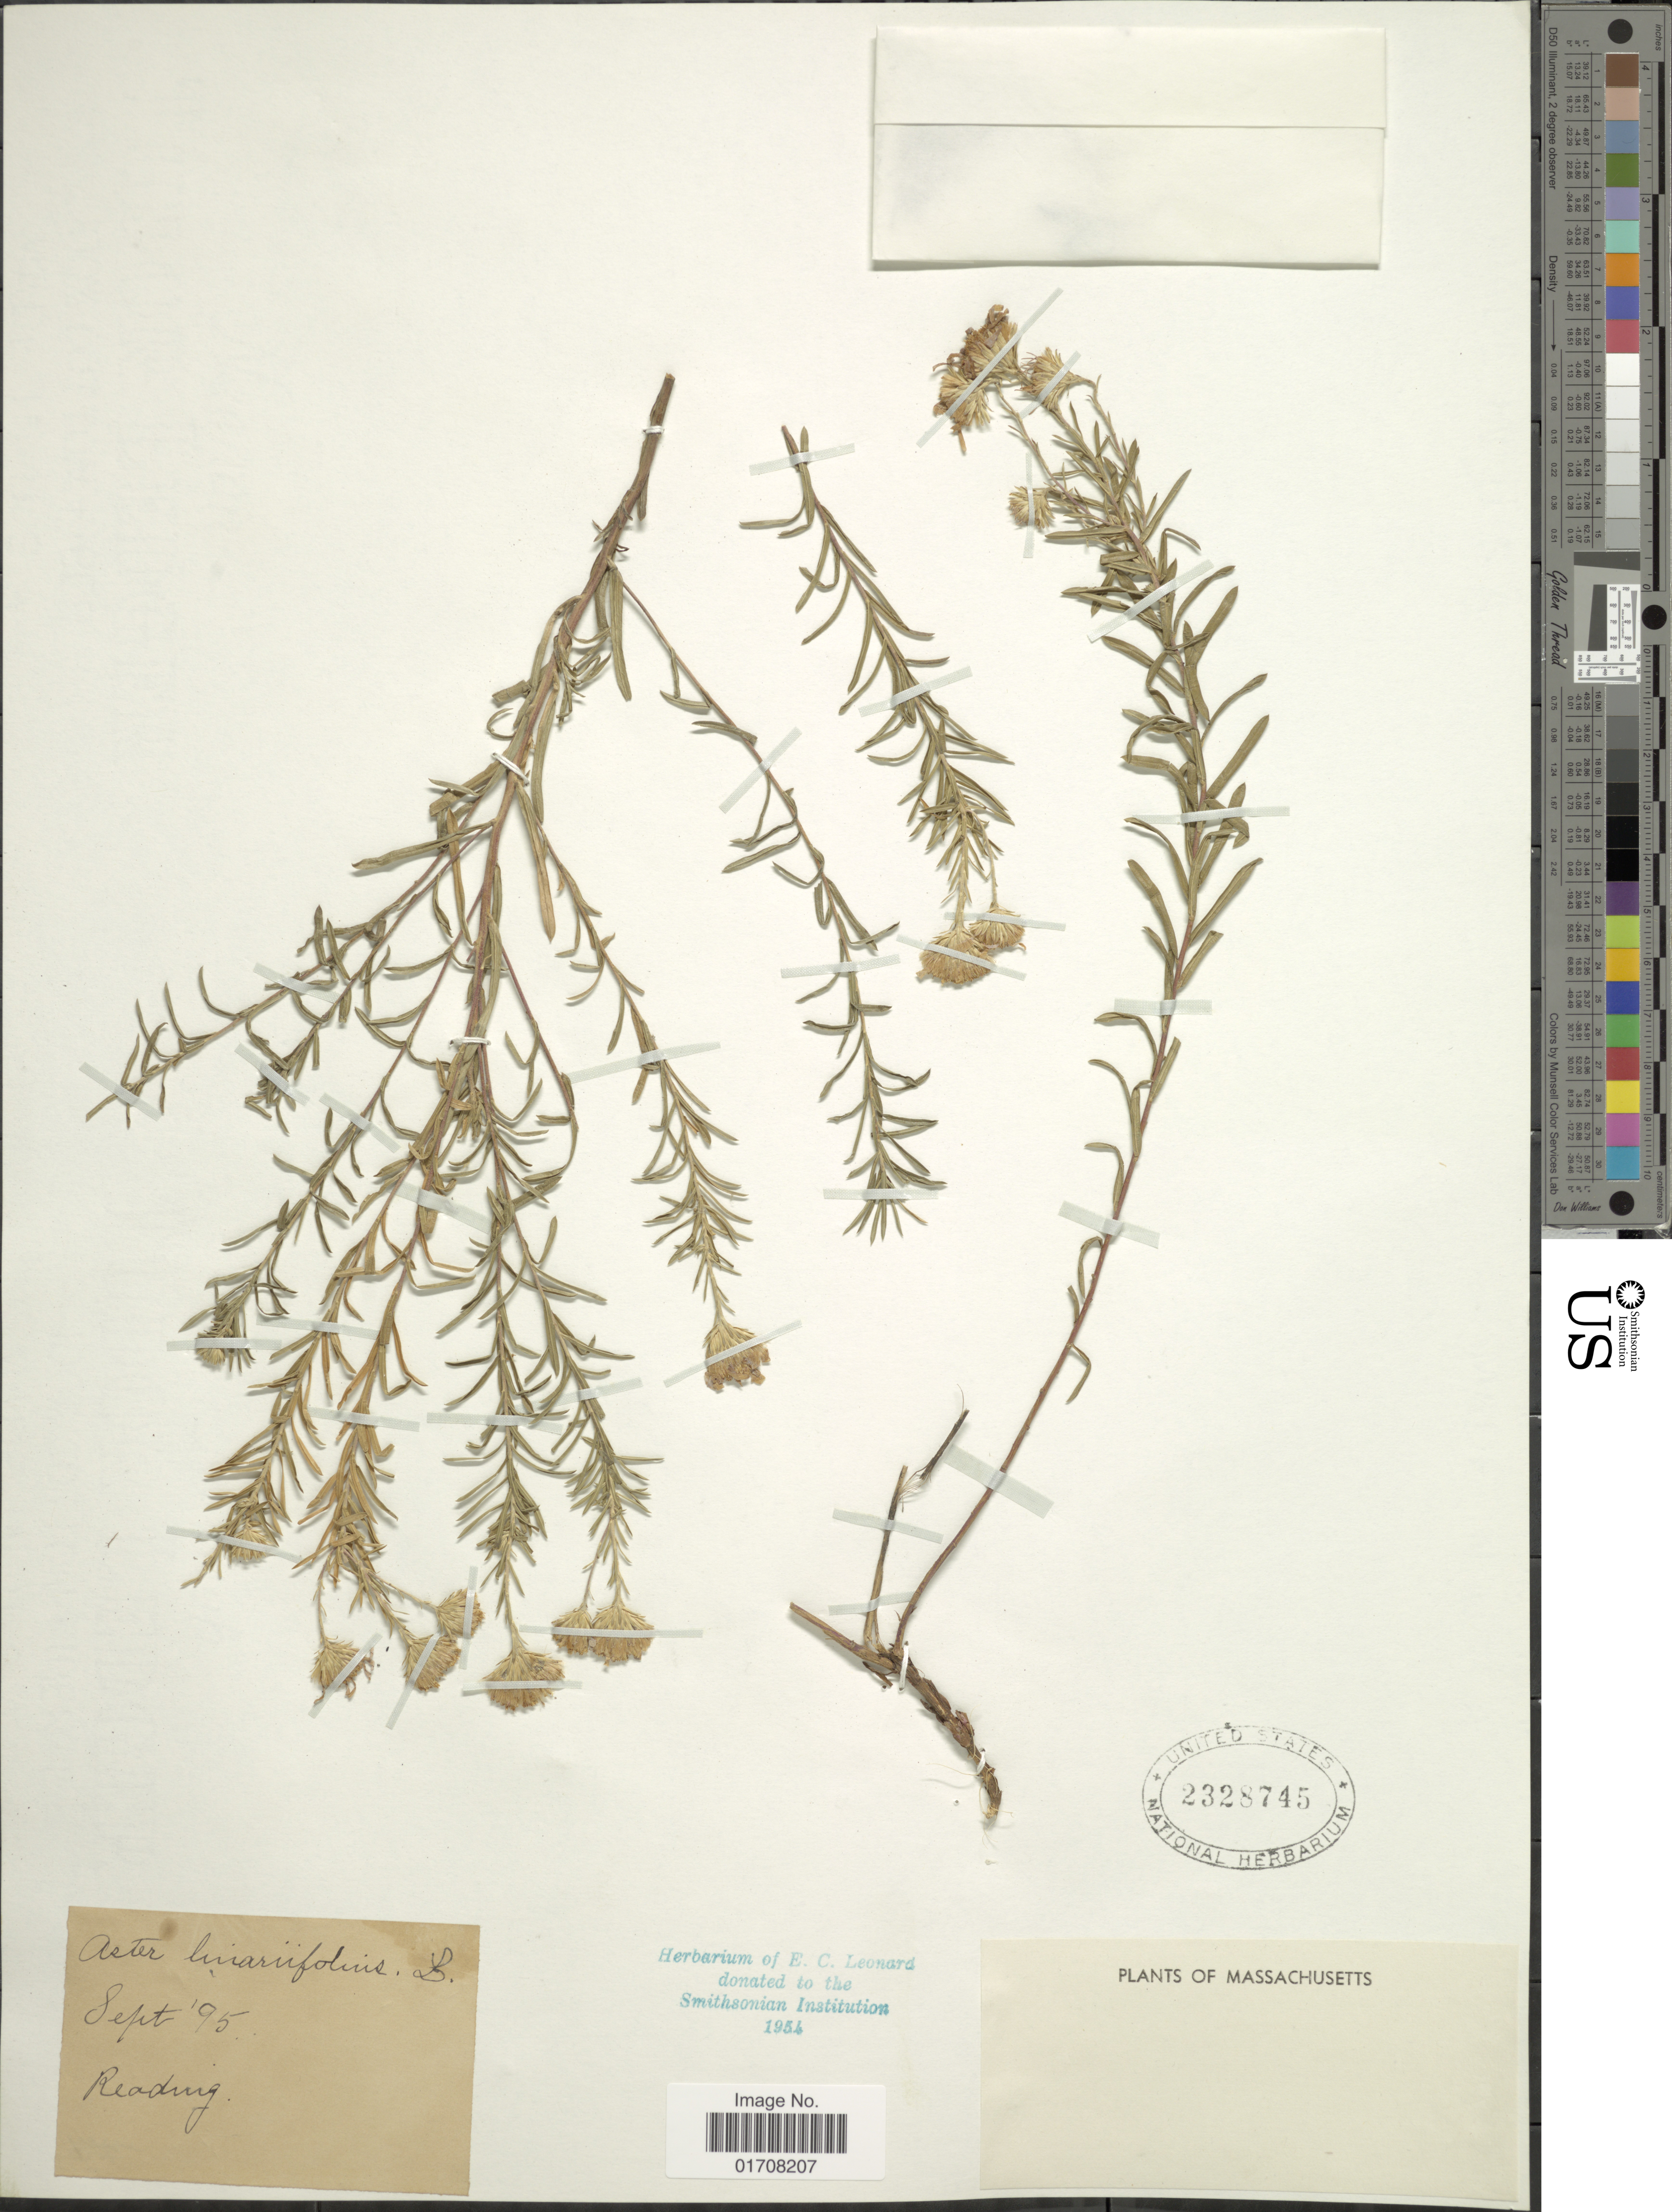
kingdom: Plantae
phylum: Tracheophyta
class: Magnoliopsida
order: Asterales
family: Asteraceae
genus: Ionactis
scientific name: Ionactis linariifolia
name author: (L.) Greene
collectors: ex herb. E.C. Leonard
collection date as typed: Transcribed d/m/y: /9/95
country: United States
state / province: Massachusetts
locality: Reading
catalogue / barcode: US 2328745